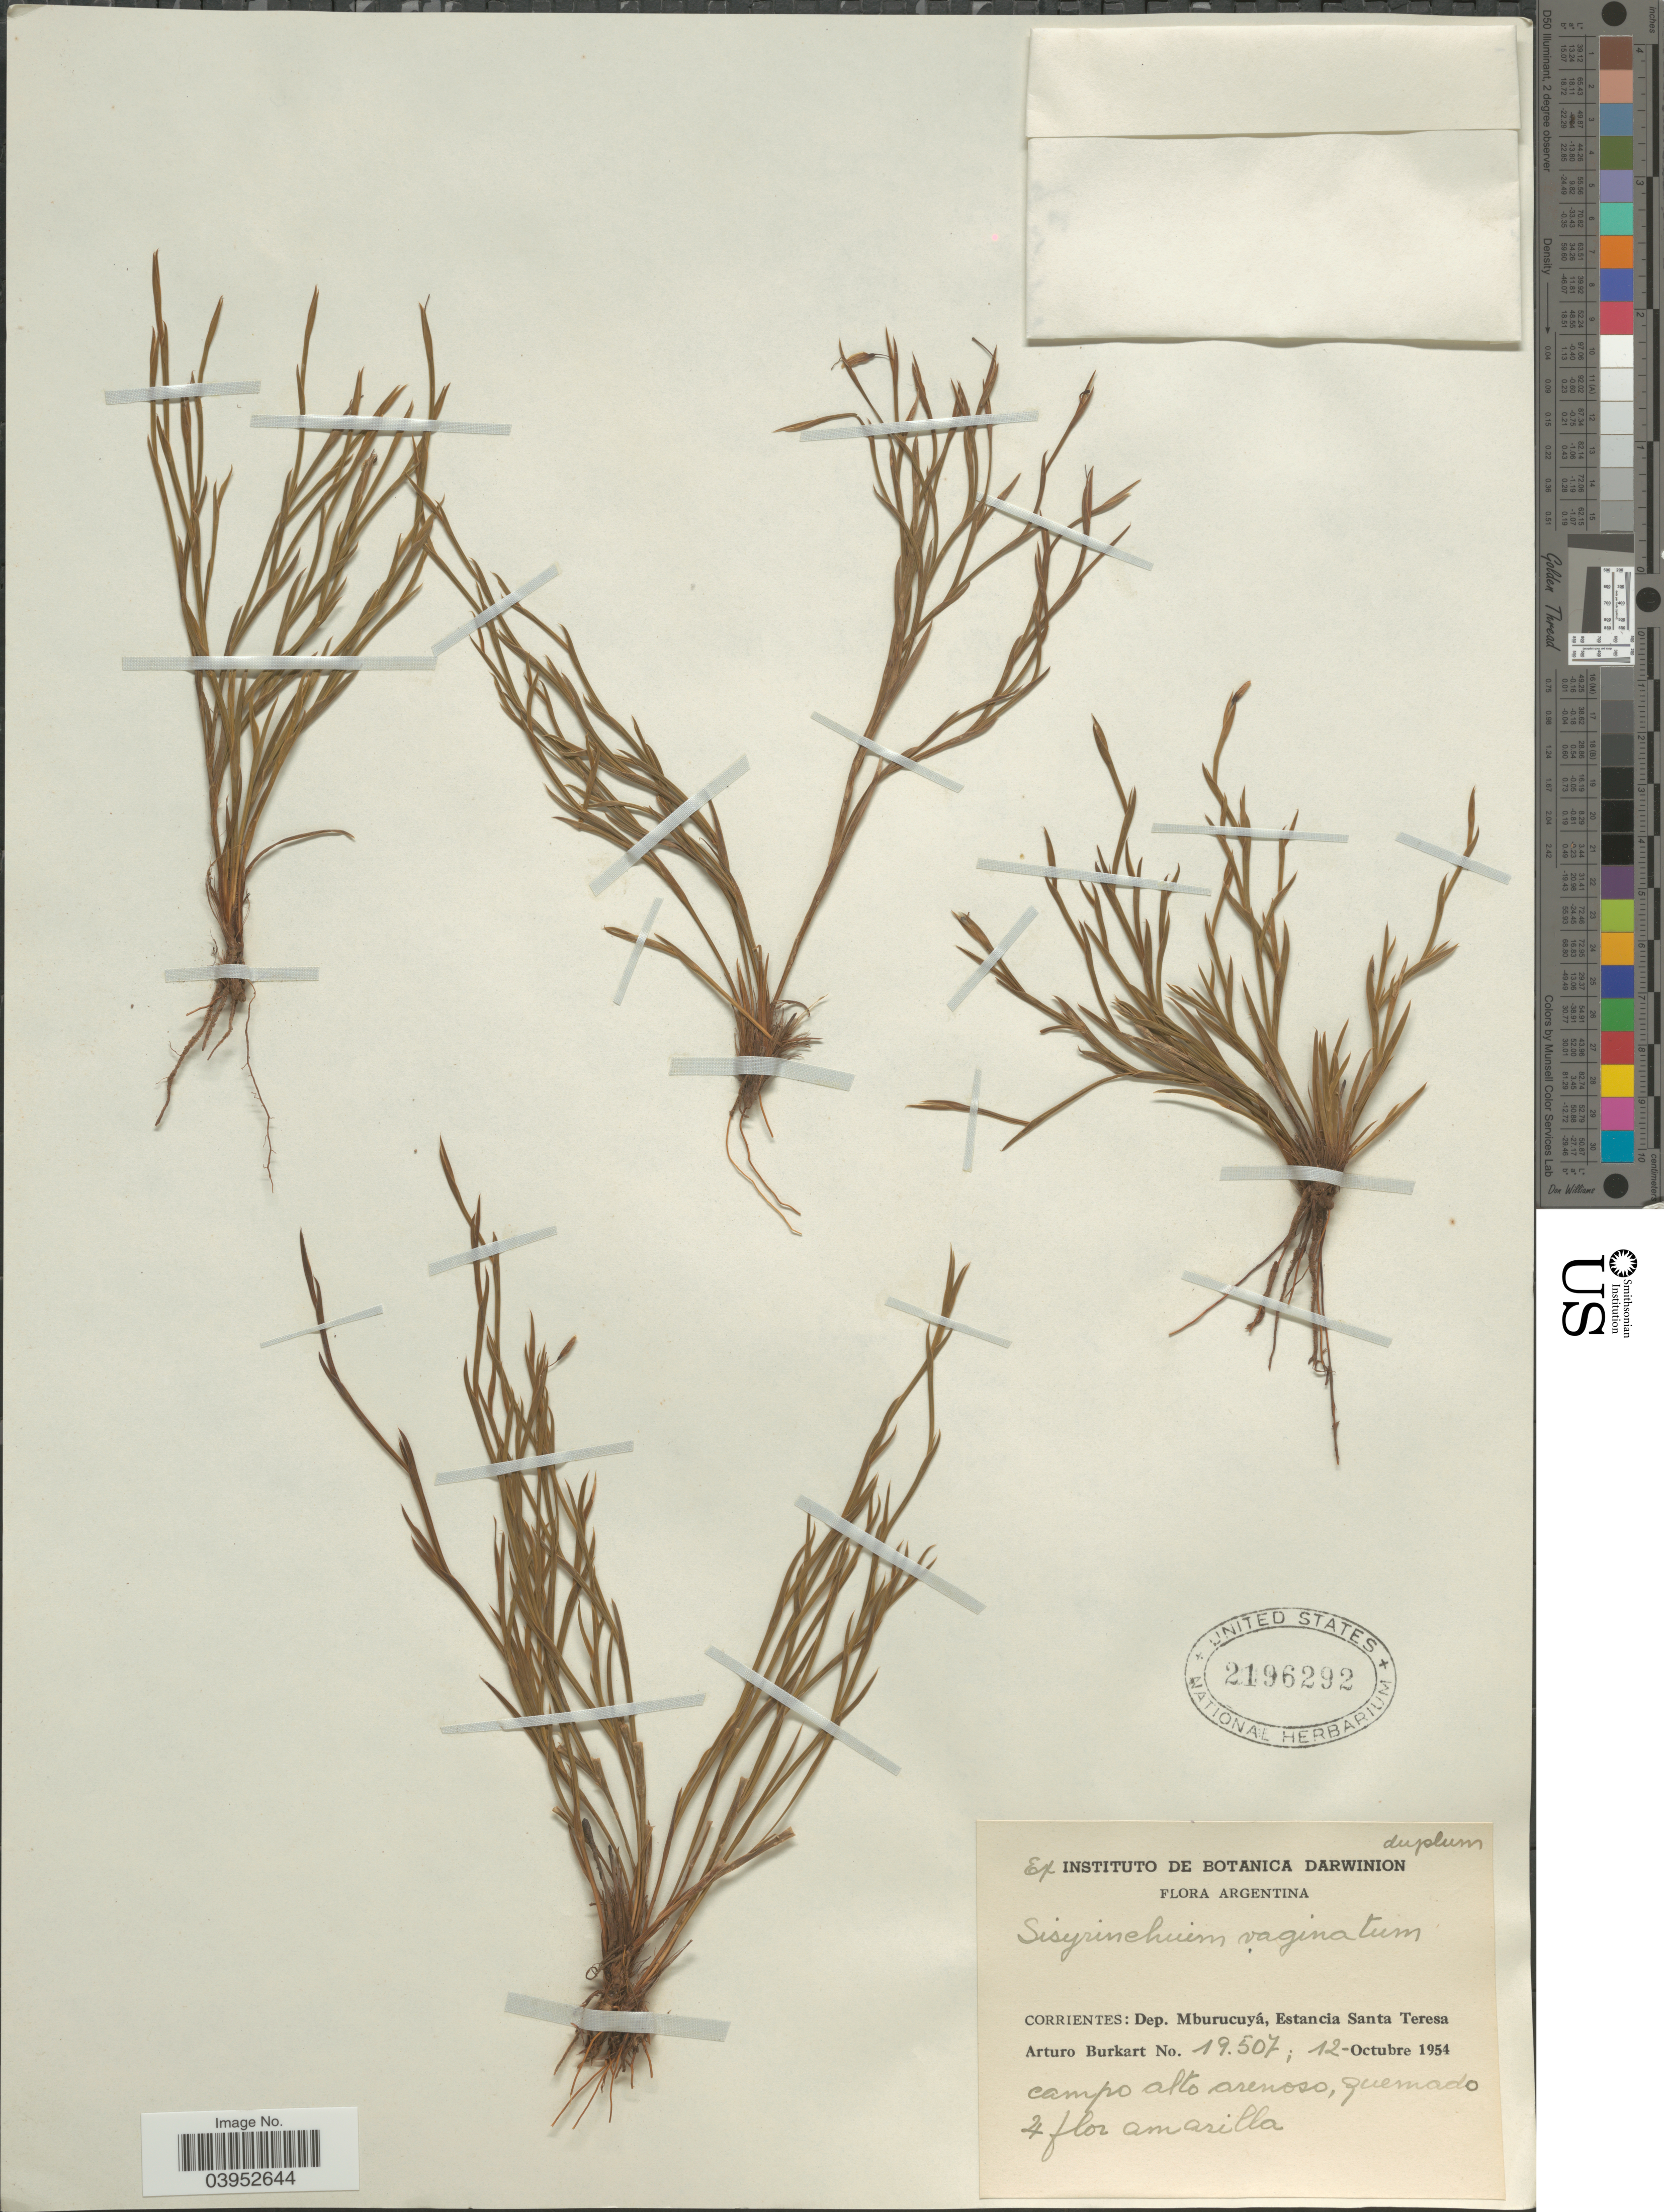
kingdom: Plantae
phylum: Tracheophyta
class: Liliopsida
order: Asparagales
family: Iridaceae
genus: Sisyrinchium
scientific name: Sisyrinchium vaginatum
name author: Spreng.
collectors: A. E. Burkart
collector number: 19507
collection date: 1954-10-12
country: Argentina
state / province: Corrientes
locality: Dep. Mburucuyá, Estancia Santa Teresa.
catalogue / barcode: US 2196292